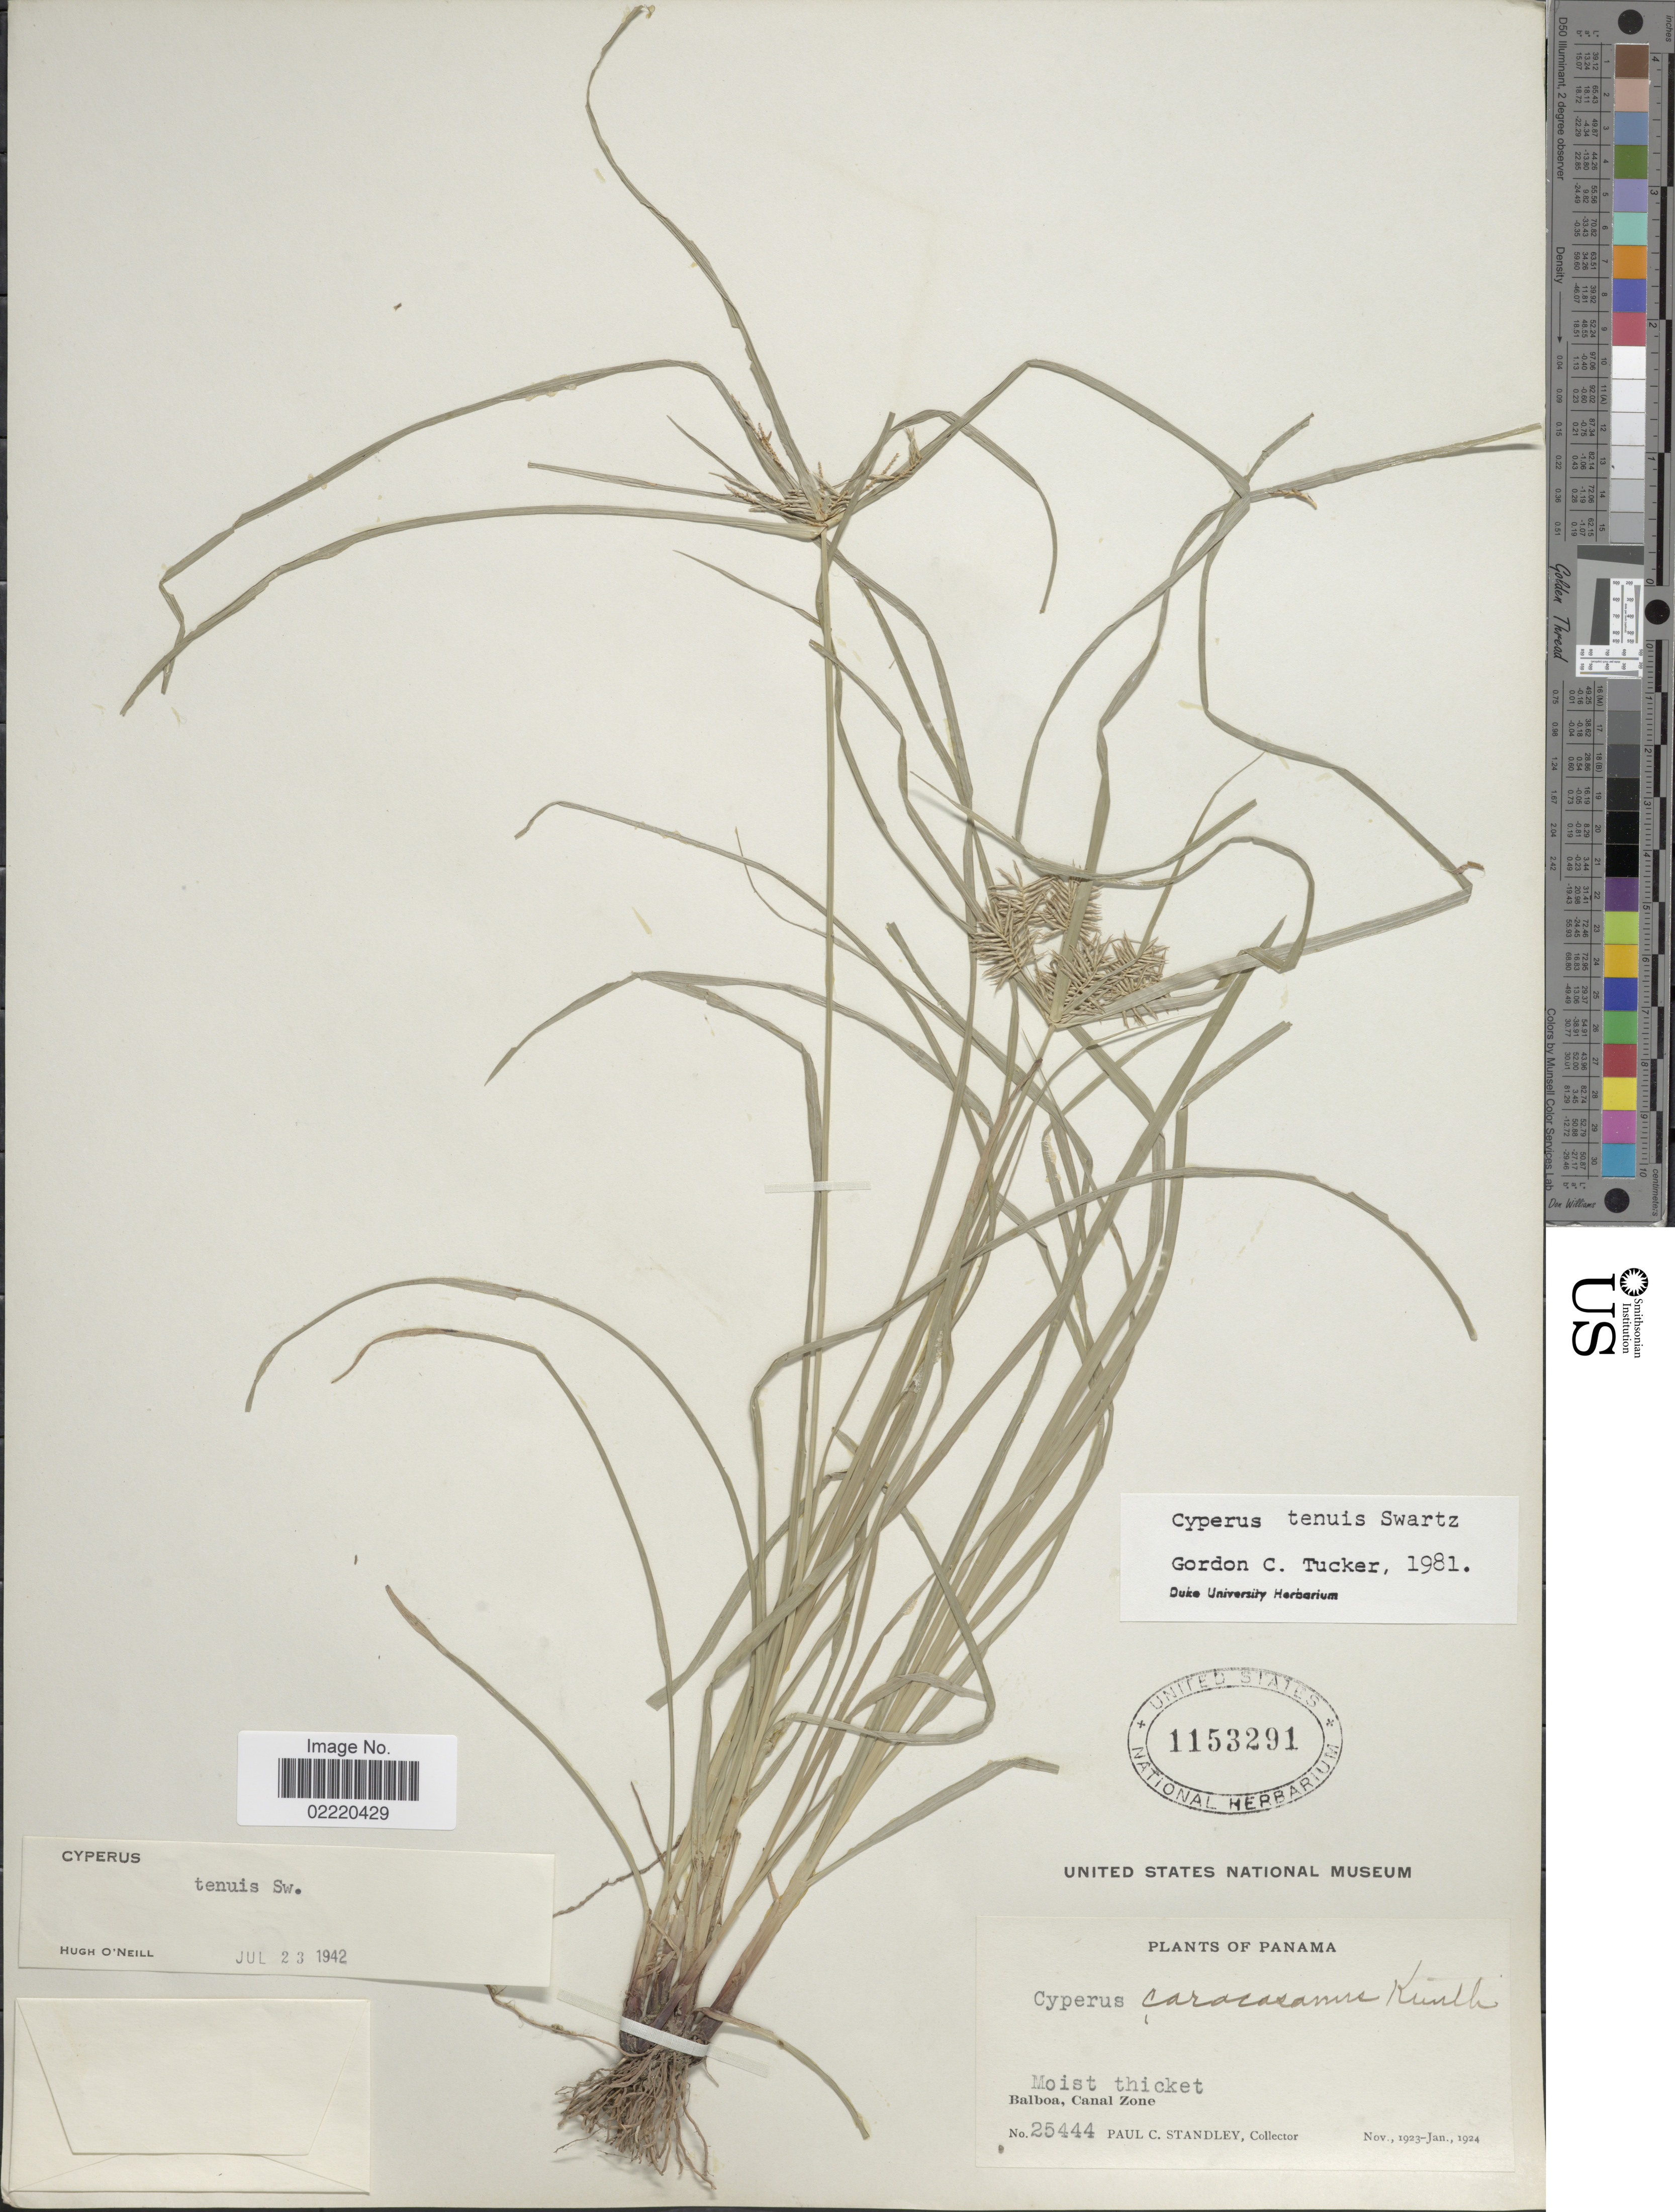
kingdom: Plantae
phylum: Tracheophyta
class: Liliopsida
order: Poales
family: Cyperaceae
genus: Cyperus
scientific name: Cyperus tenuis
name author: Sw.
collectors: P. C. Standley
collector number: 25444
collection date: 1923-11/1924-01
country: Panama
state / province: Colón / Panamá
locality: Moist thicket, Balboa, Canal Zone.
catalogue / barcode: US 1153291